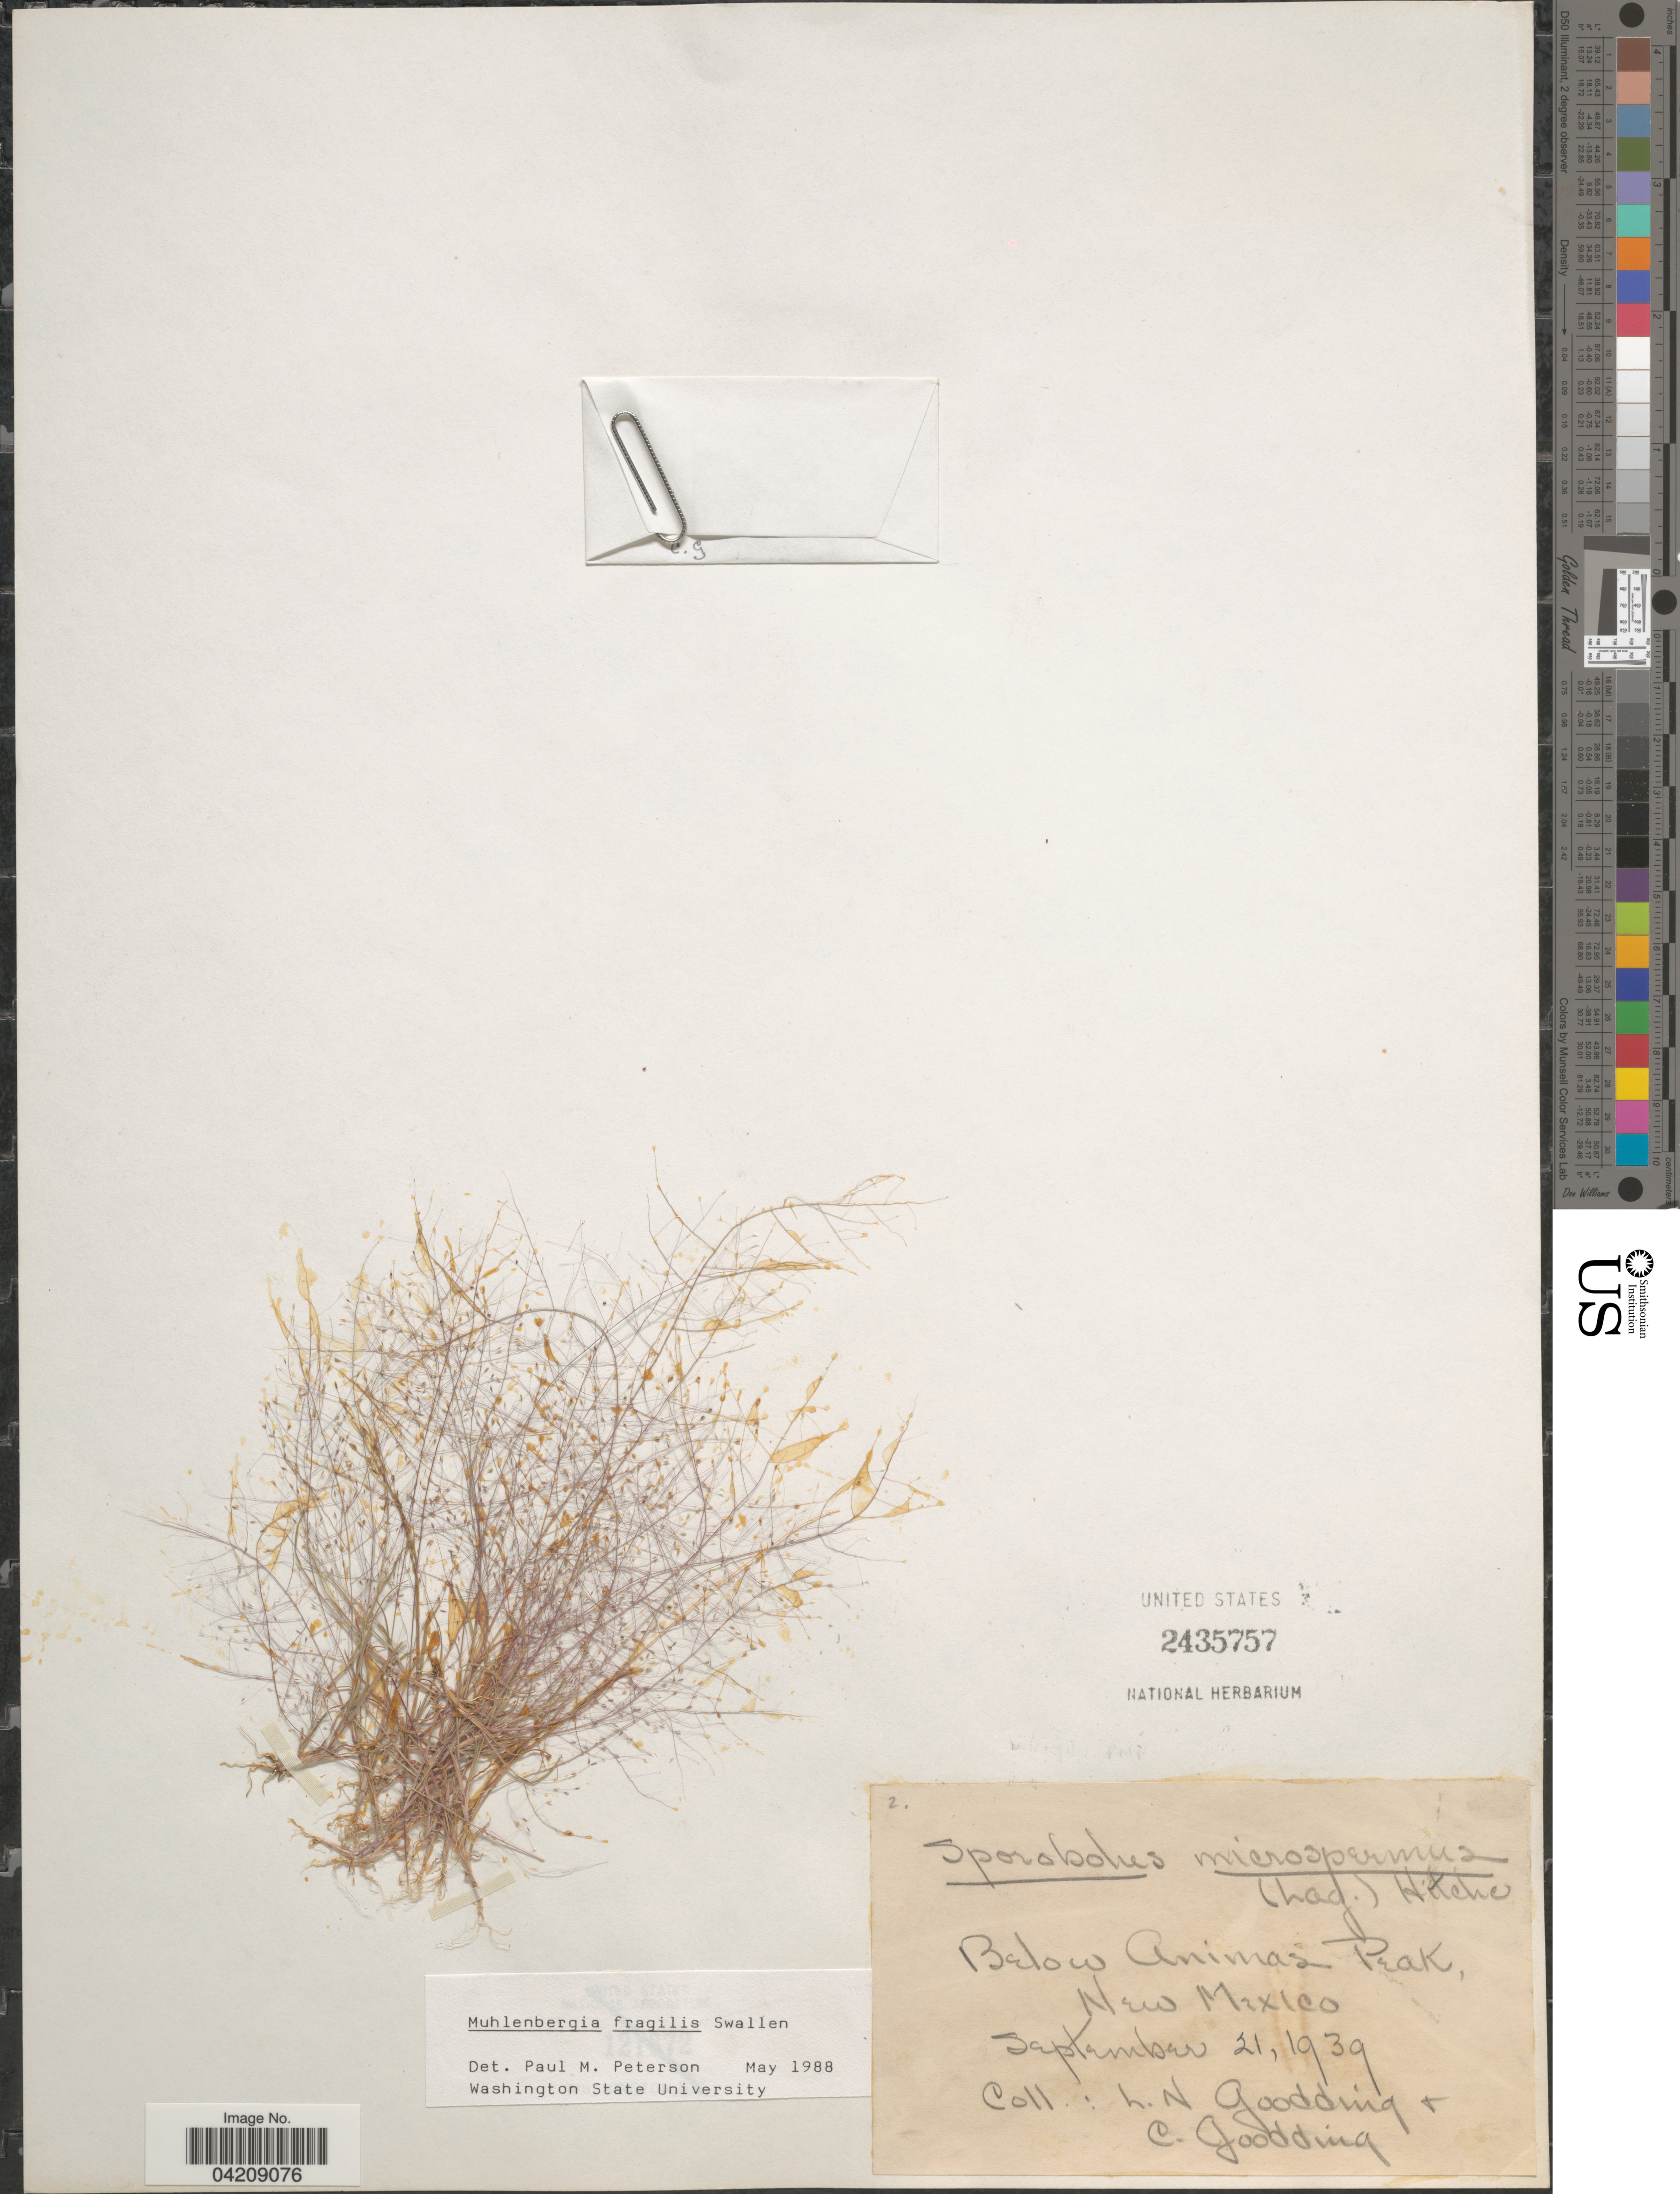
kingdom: Plantae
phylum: Tracheophyta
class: Liliopsida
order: Poales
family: Poaceae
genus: Muhlenbergia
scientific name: Muhlenbergia fragilis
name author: Swallen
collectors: L. N. Goodding & C. Goodding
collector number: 2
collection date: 1939-09-21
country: United States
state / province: New Mexico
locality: Below Animas Peak.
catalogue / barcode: US 2435757